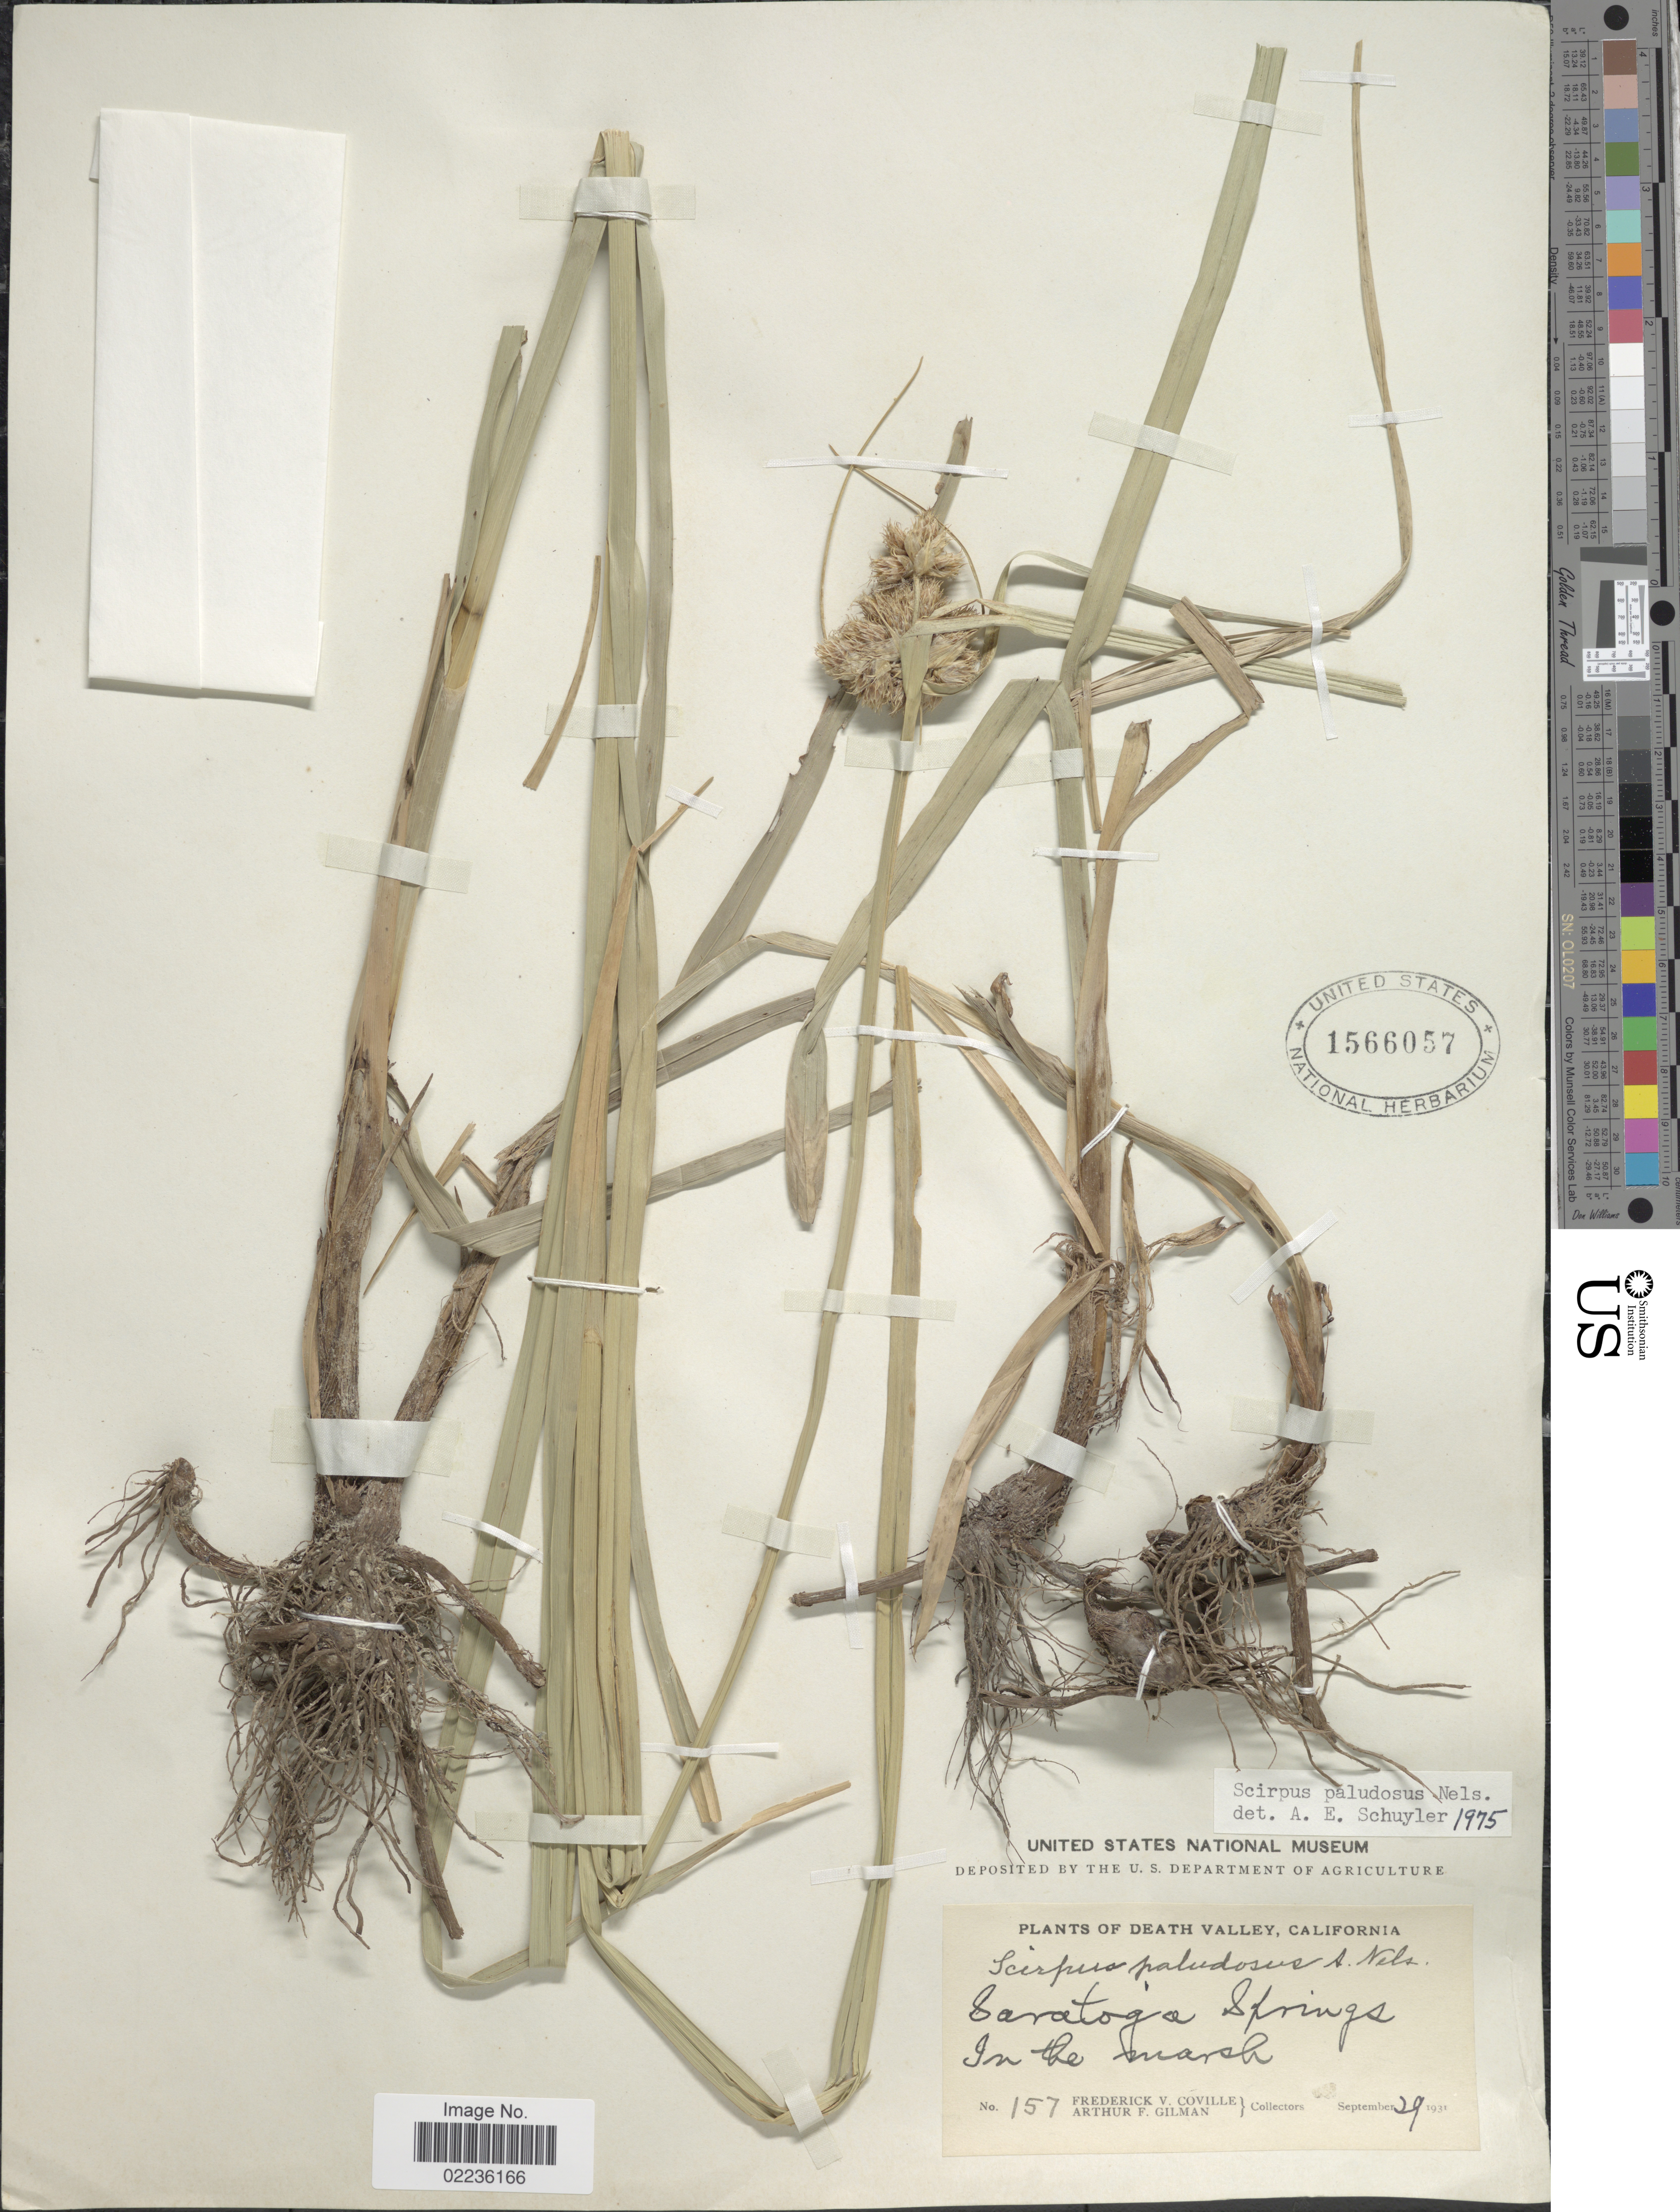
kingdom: Plantae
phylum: Tracheophyta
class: Liliopsida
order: Poales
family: Cyperaceae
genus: Bolboschoenus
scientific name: Bolboschoenus maritimus subsp. paludosus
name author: (A. Nelson) T. Koyama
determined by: Strong, M. T., (US), Smithsonian Institution - National Museum of Natural History (UNITED STATES)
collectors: F. V. Coville & A. Gilman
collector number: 157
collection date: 1931-09-29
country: United States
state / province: California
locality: Death Valley. Saratoga Springs. In the marsh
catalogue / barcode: US 1566057